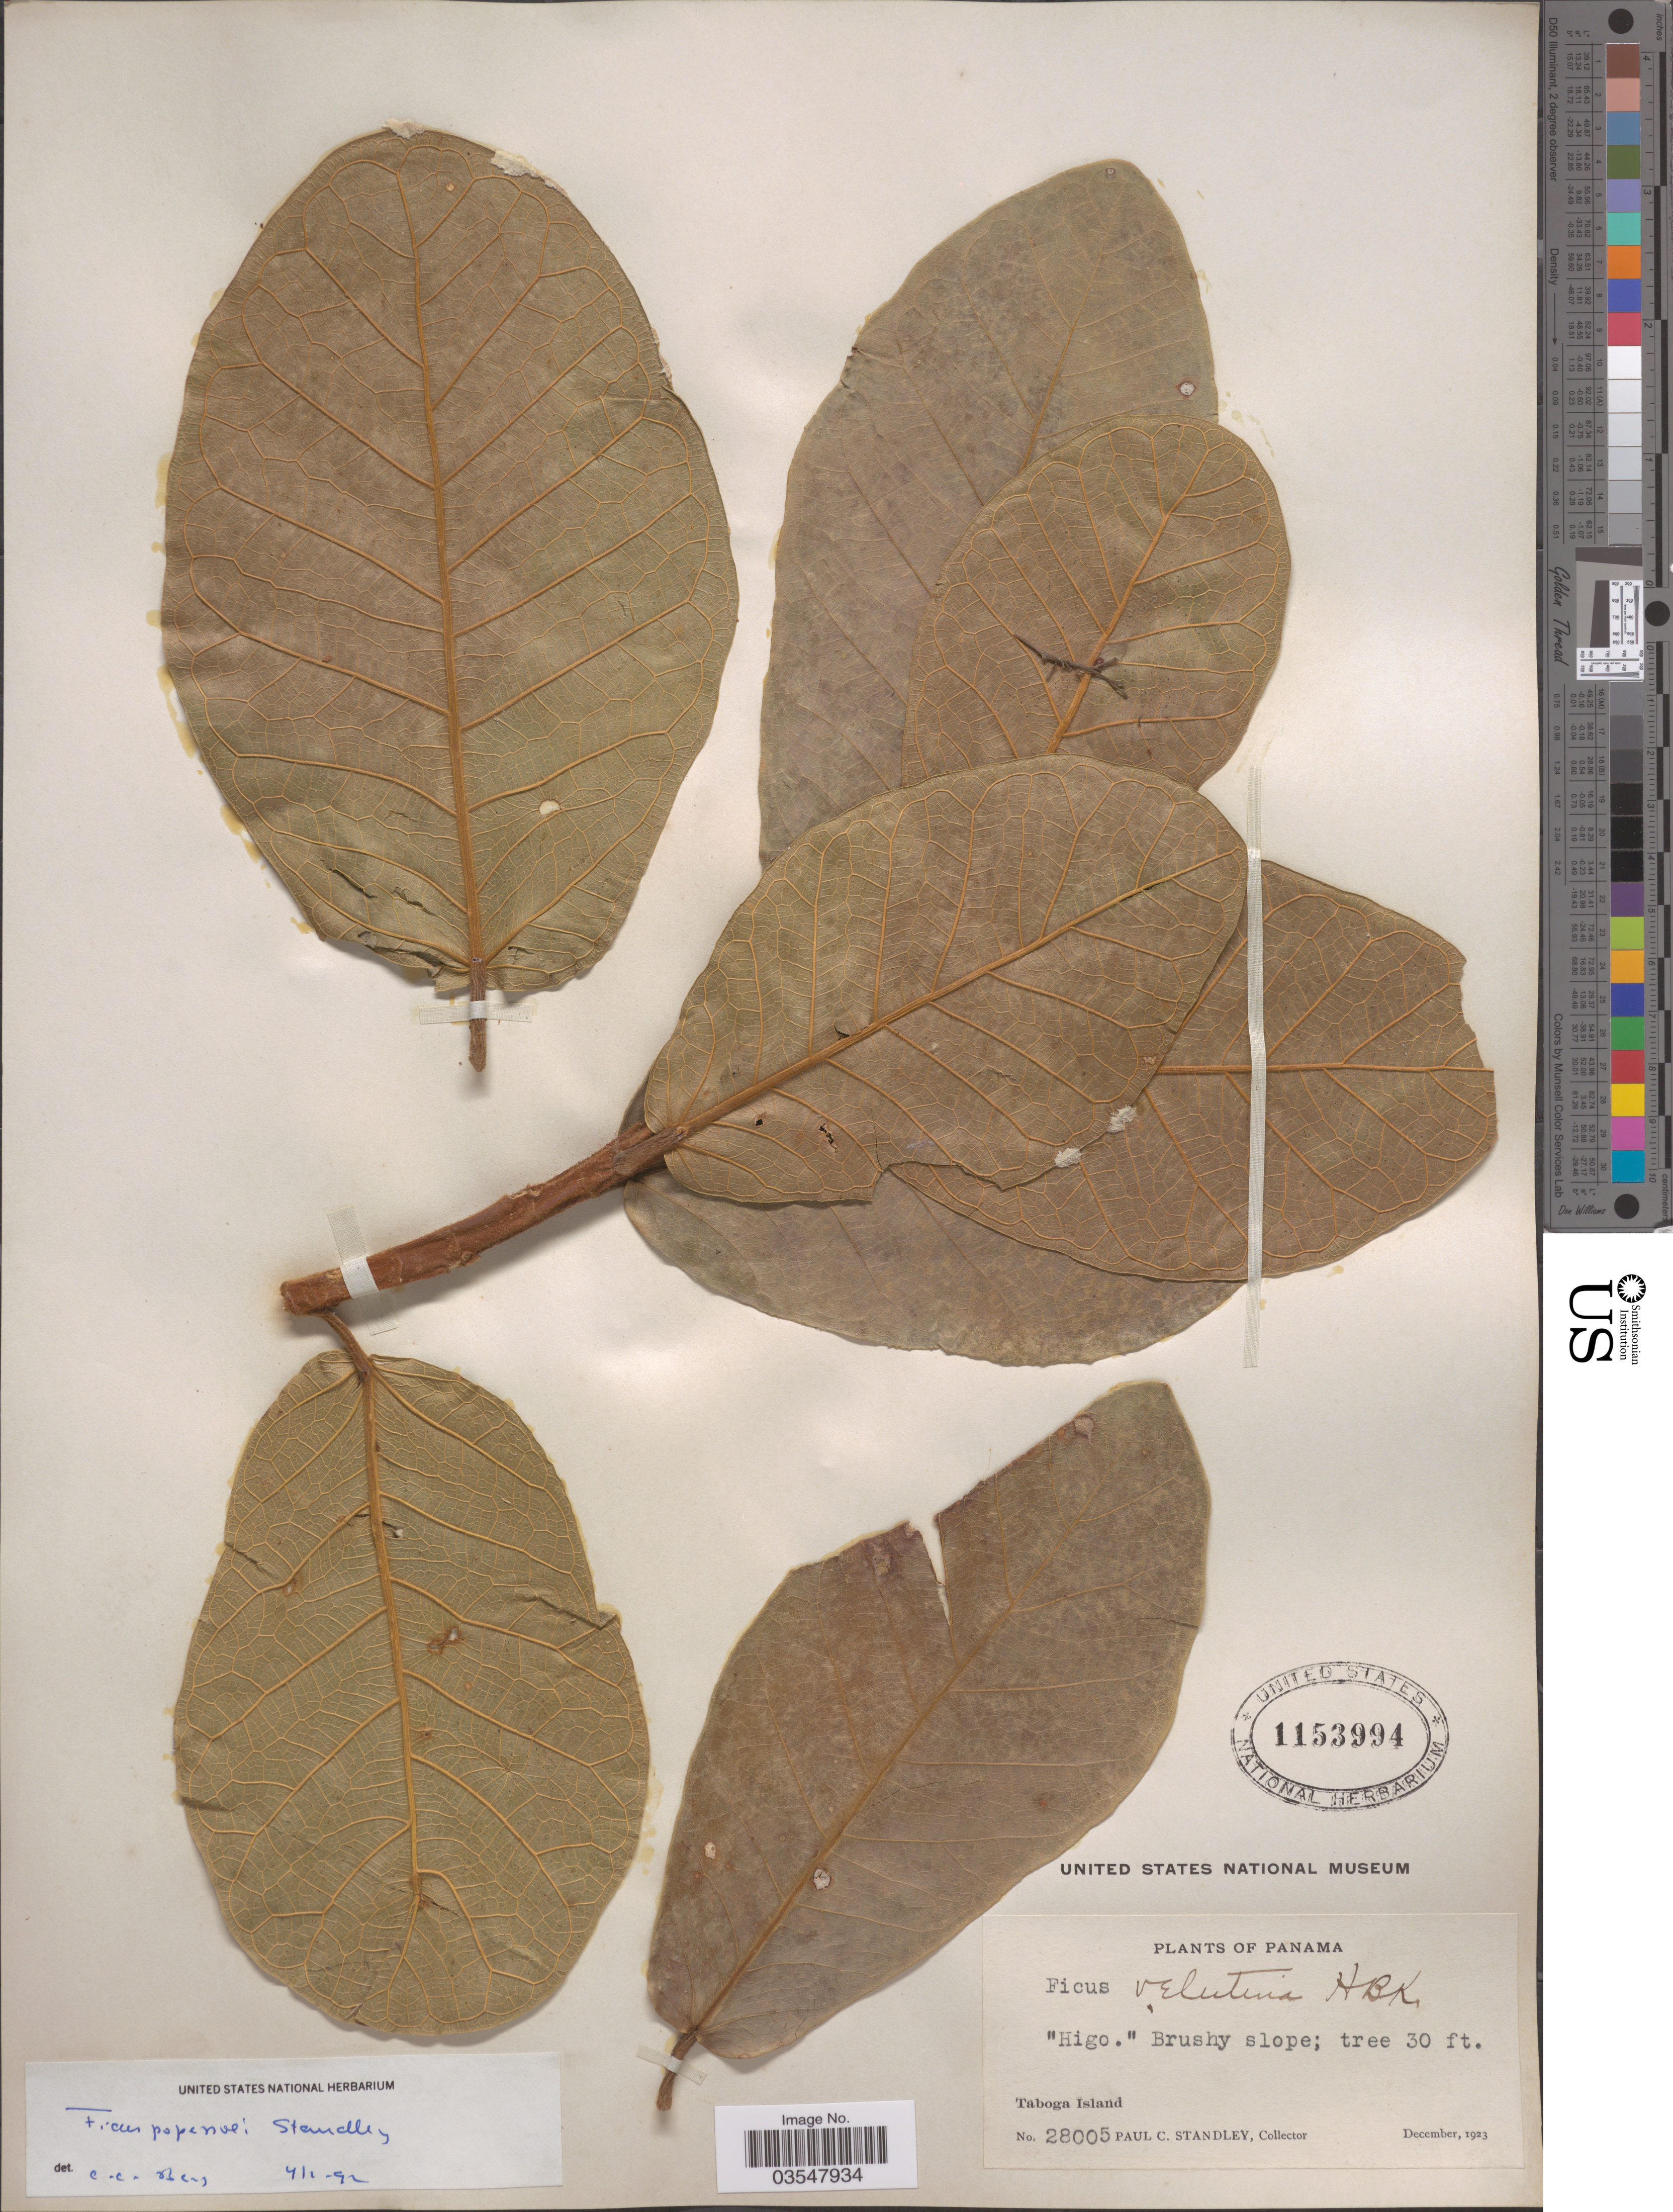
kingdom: Plantae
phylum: Tracheophyta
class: Magnoliopsida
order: Rosales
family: Moraceae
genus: Ficus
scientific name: Ficus popenoei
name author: Standl.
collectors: P. C. Standley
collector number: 28005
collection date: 1923-12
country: Panama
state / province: Panamá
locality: Taboga Island.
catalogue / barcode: US 1153994